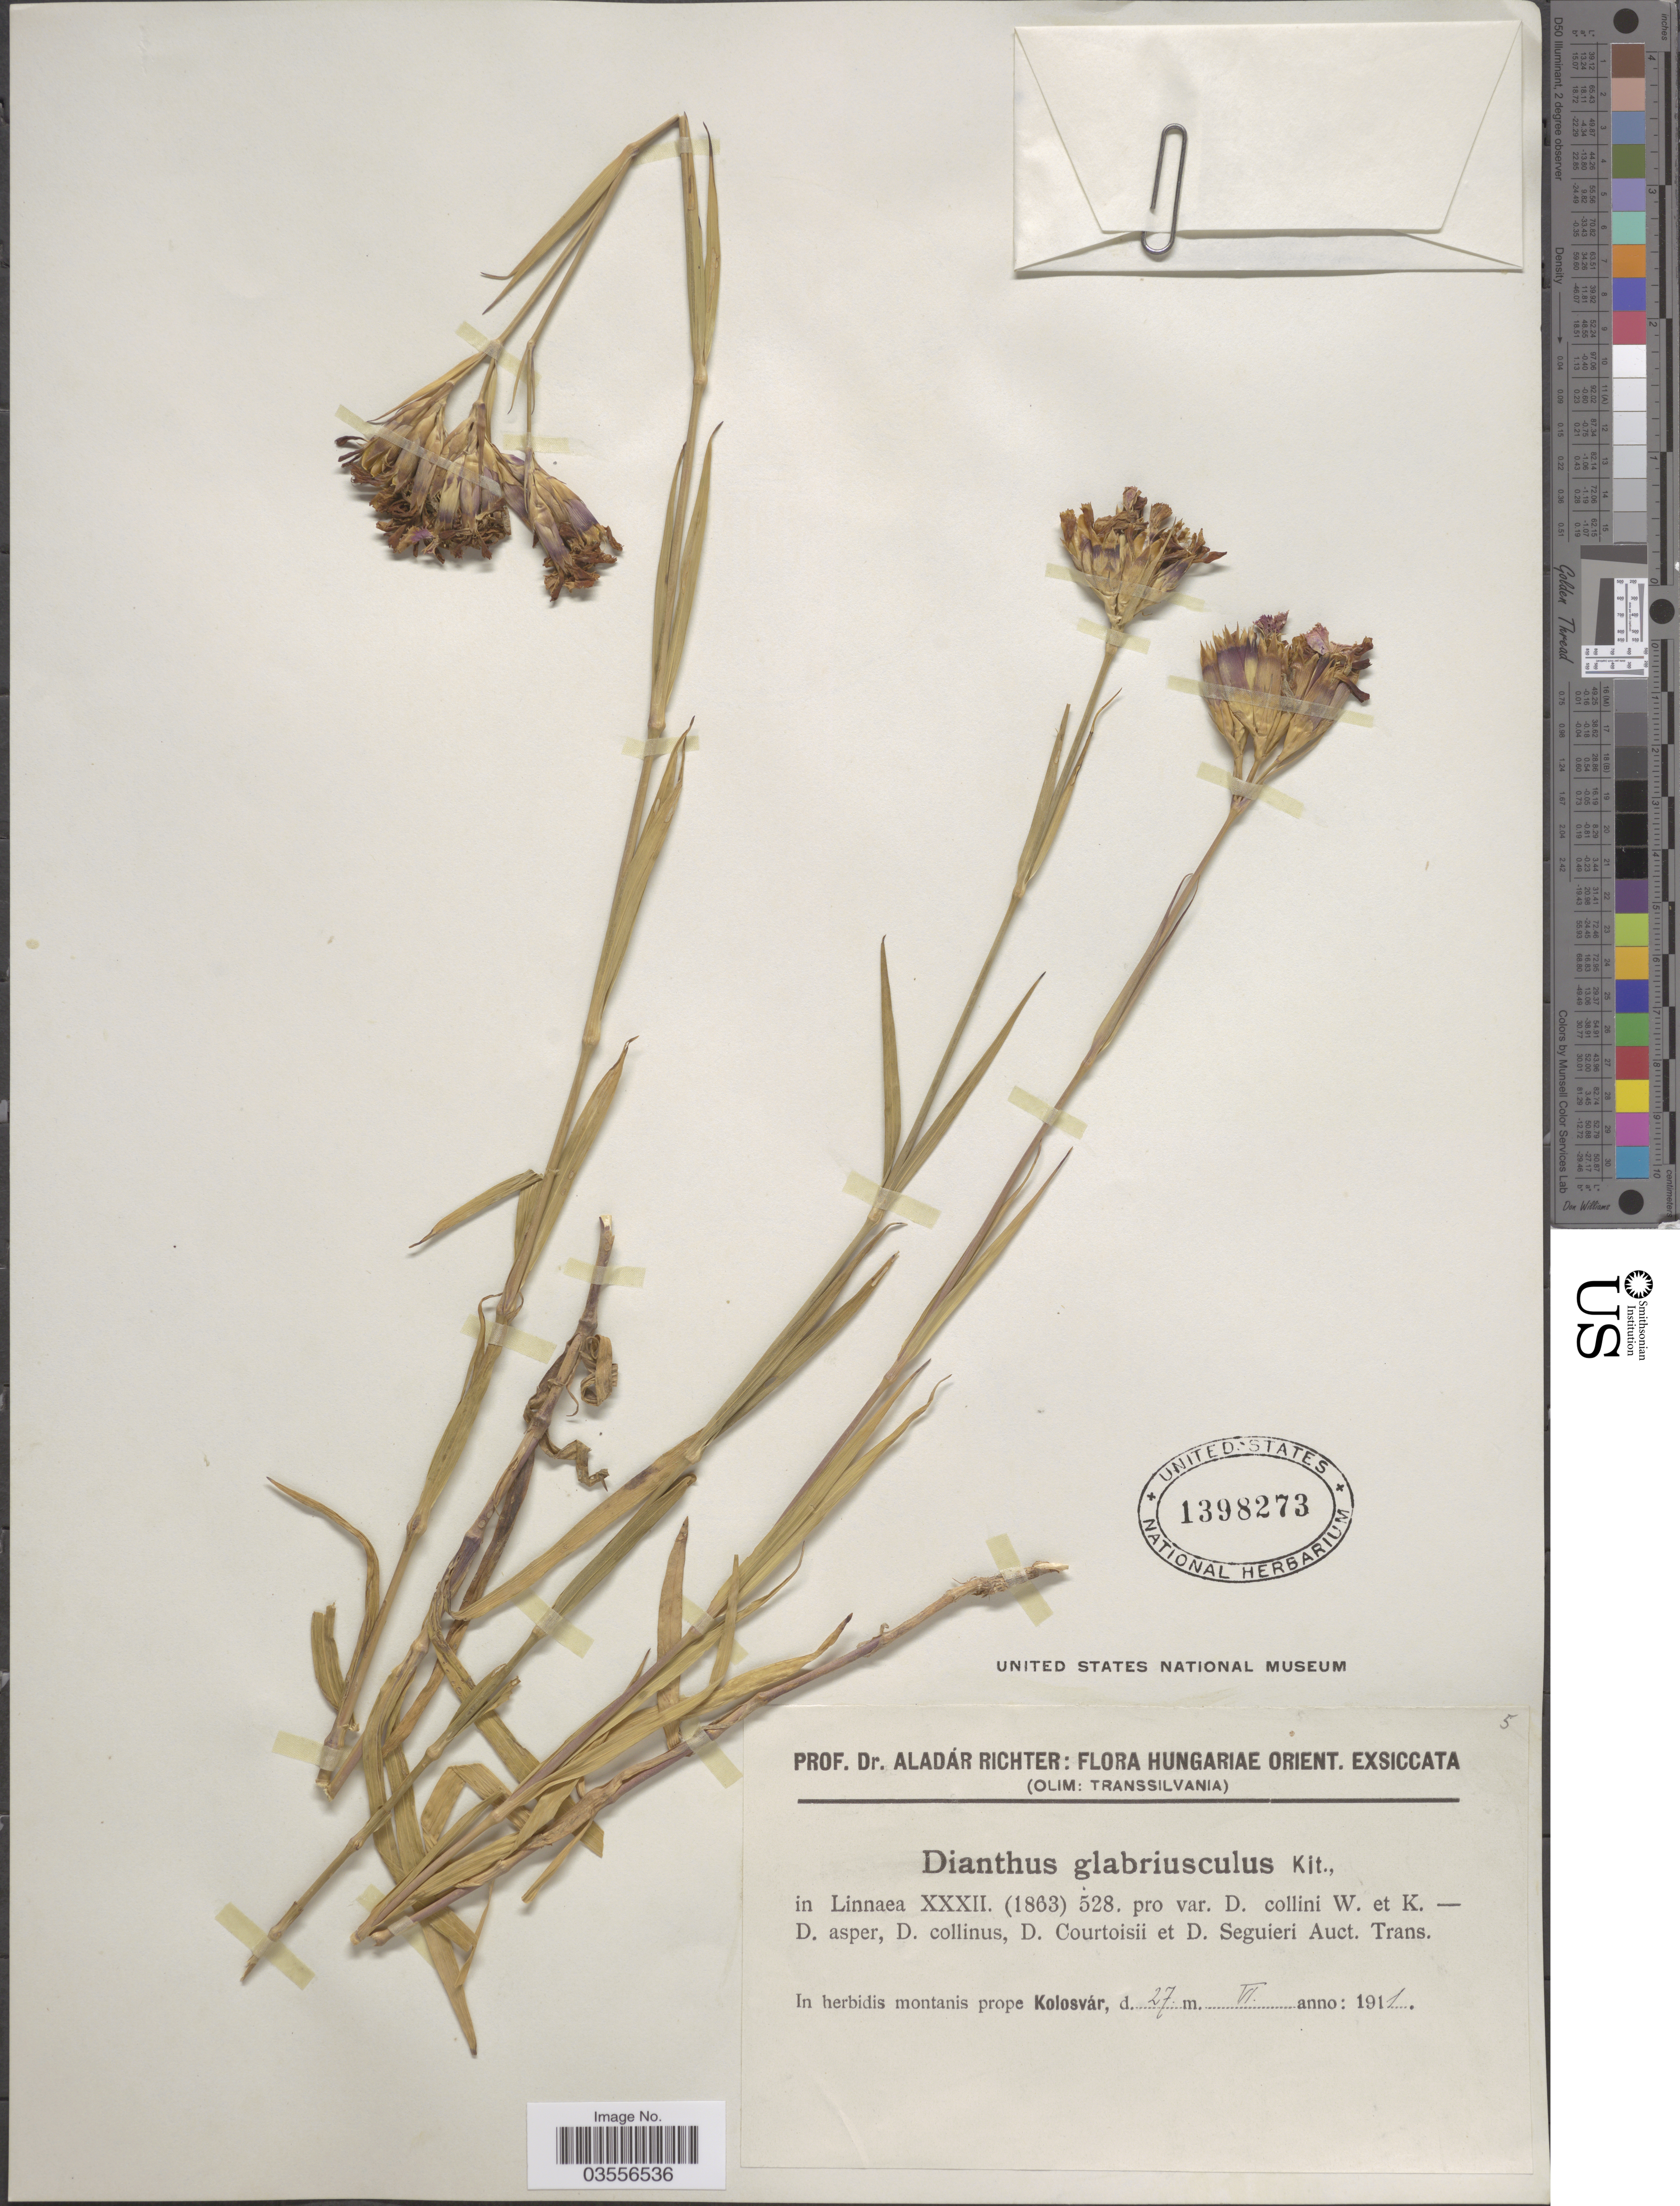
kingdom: Plantae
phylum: Tracheophyta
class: Magnoliopsida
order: Caryophyllales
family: Caryophyllaceae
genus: Dianthus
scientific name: Dianthus glabriusculus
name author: (Kit.) Borbás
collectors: A. Richter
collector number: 5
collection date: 1911-06-27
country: Hungary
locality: Hungariae Orient. In herbidis montanis prope Kolosvár.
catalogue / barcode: US 1398273